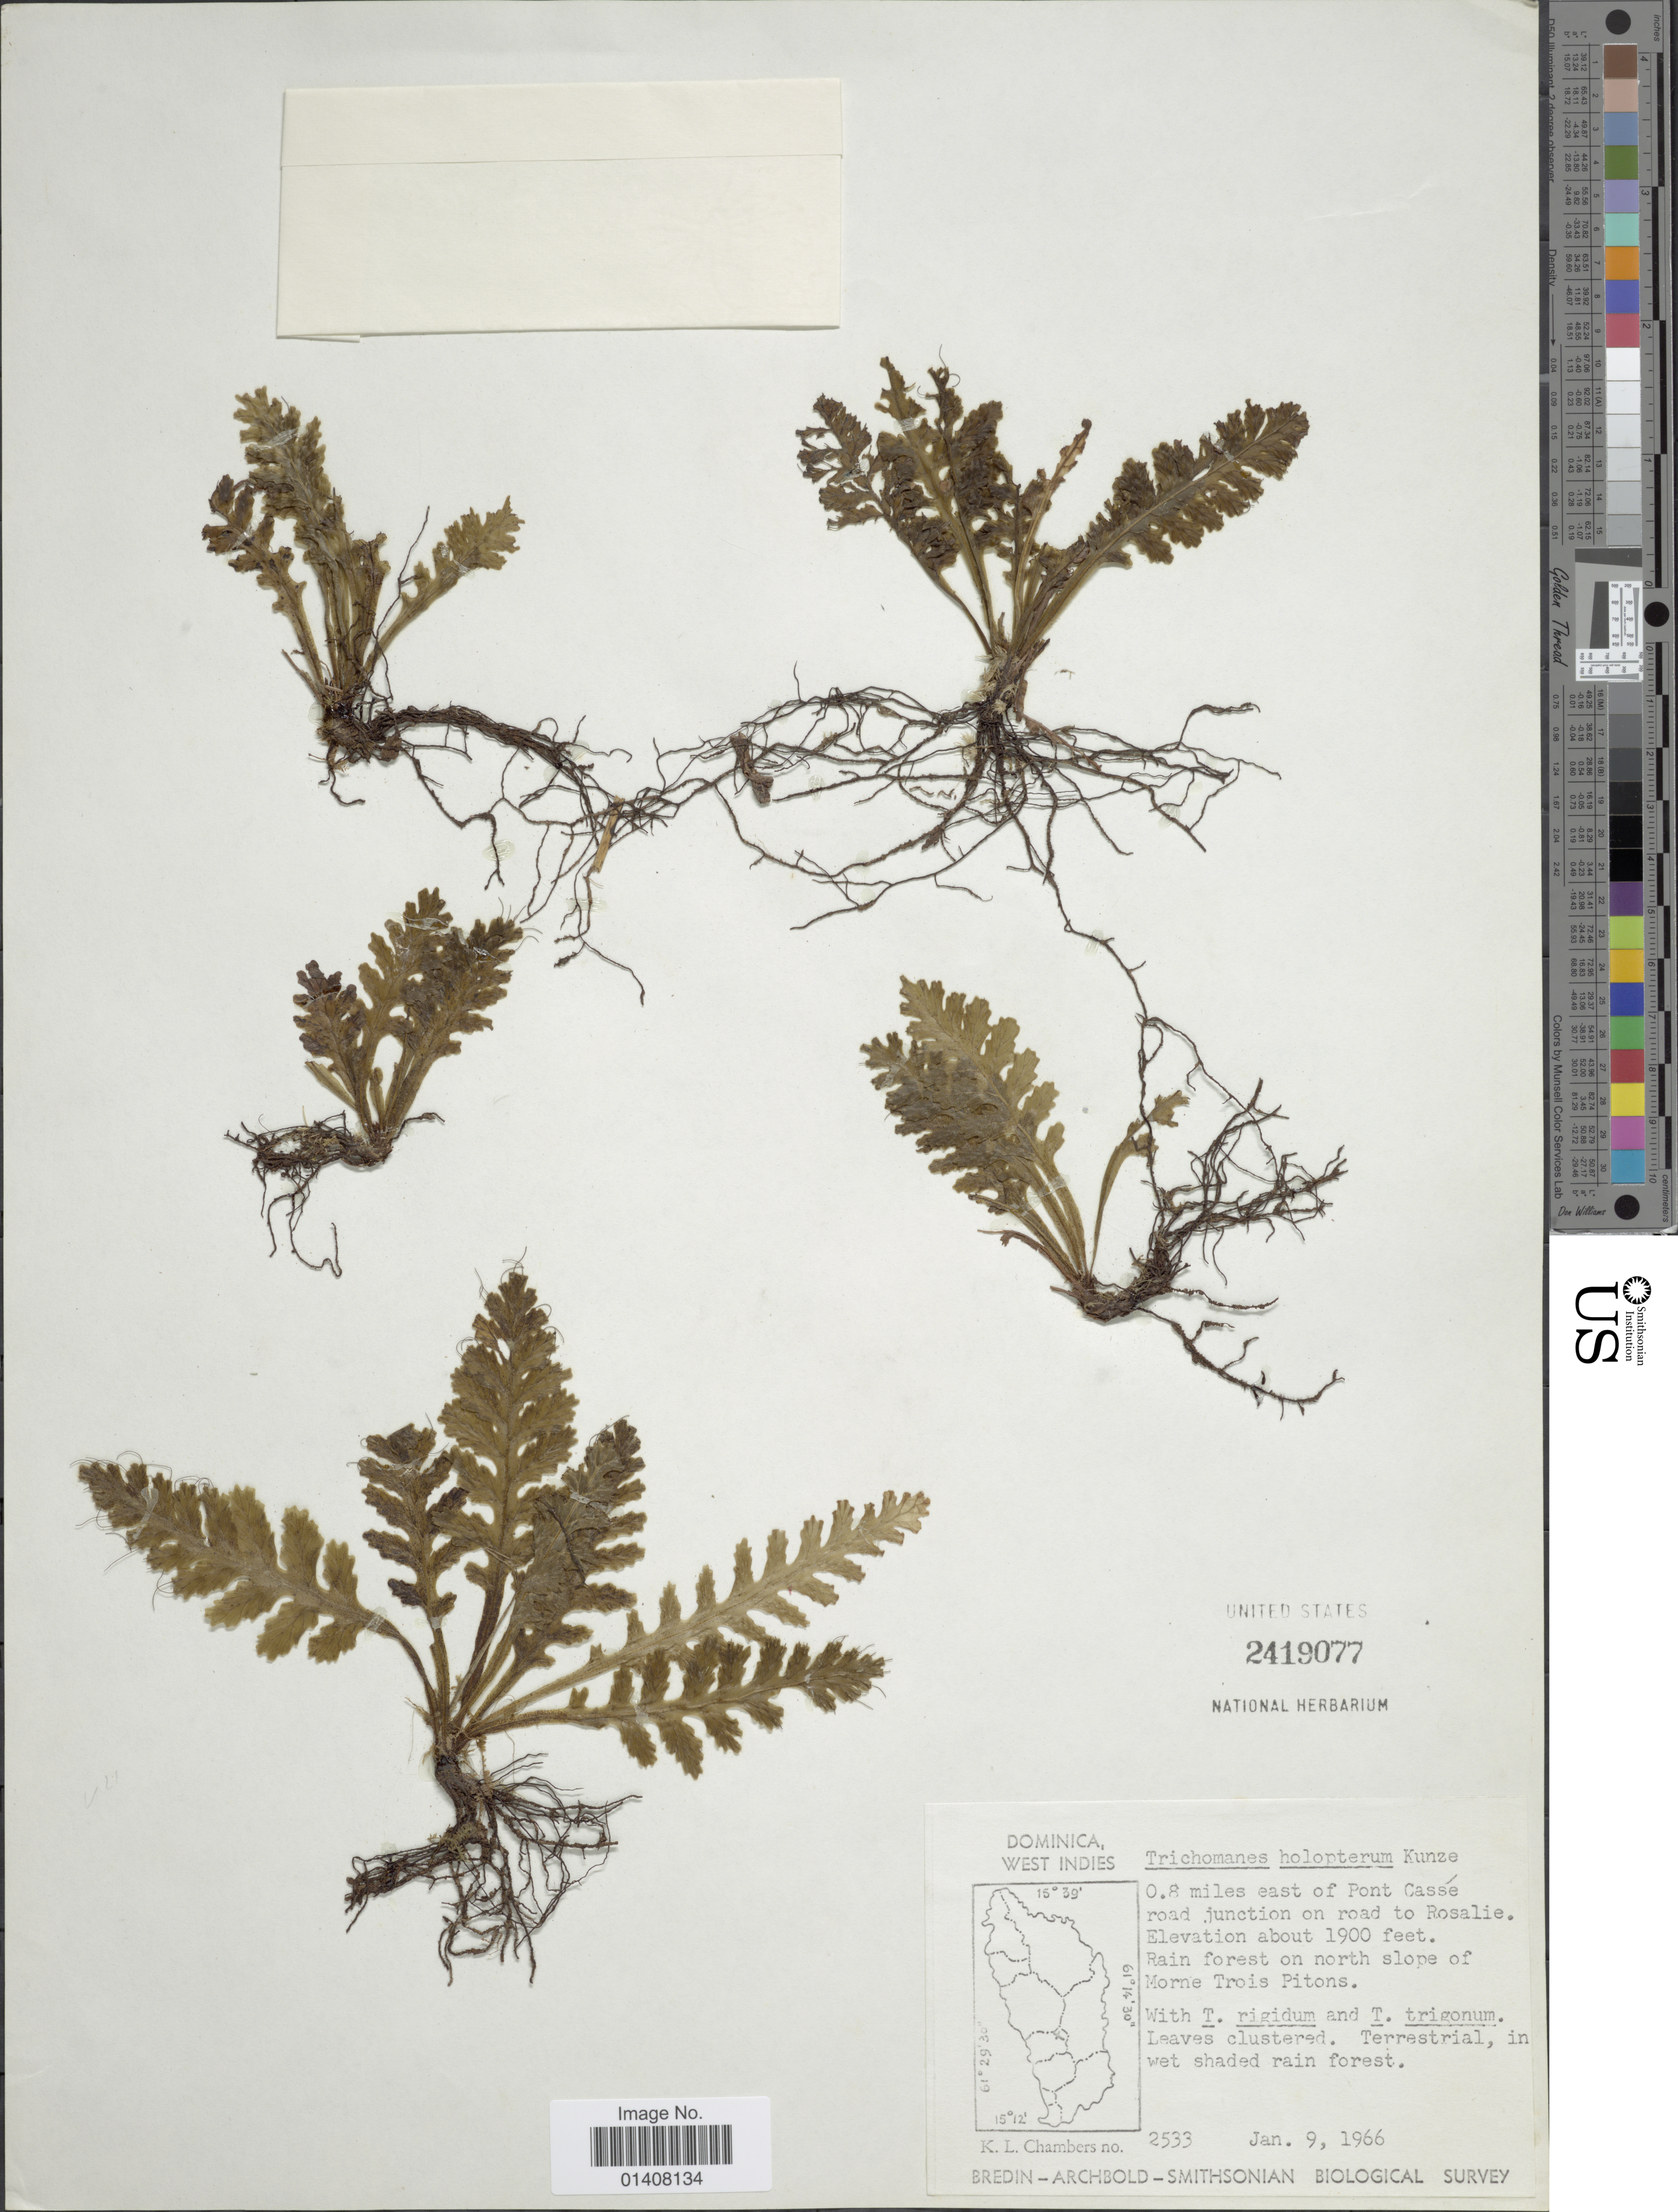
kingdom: Plantae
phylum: Tracheophyta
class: Polypodiopsida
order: Hymenophyllales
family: Hymenophyllaceae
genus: Trichomanes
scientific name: Trichomanes holopterum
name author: Kunze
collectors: K. Chambers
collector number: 2533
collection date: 1966-01-09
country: Dominica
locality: Dominica, West Indies, 0.8 miles east of Pont Cassé road junction on road to Rosalie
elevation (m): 579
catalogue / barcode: US 2419077